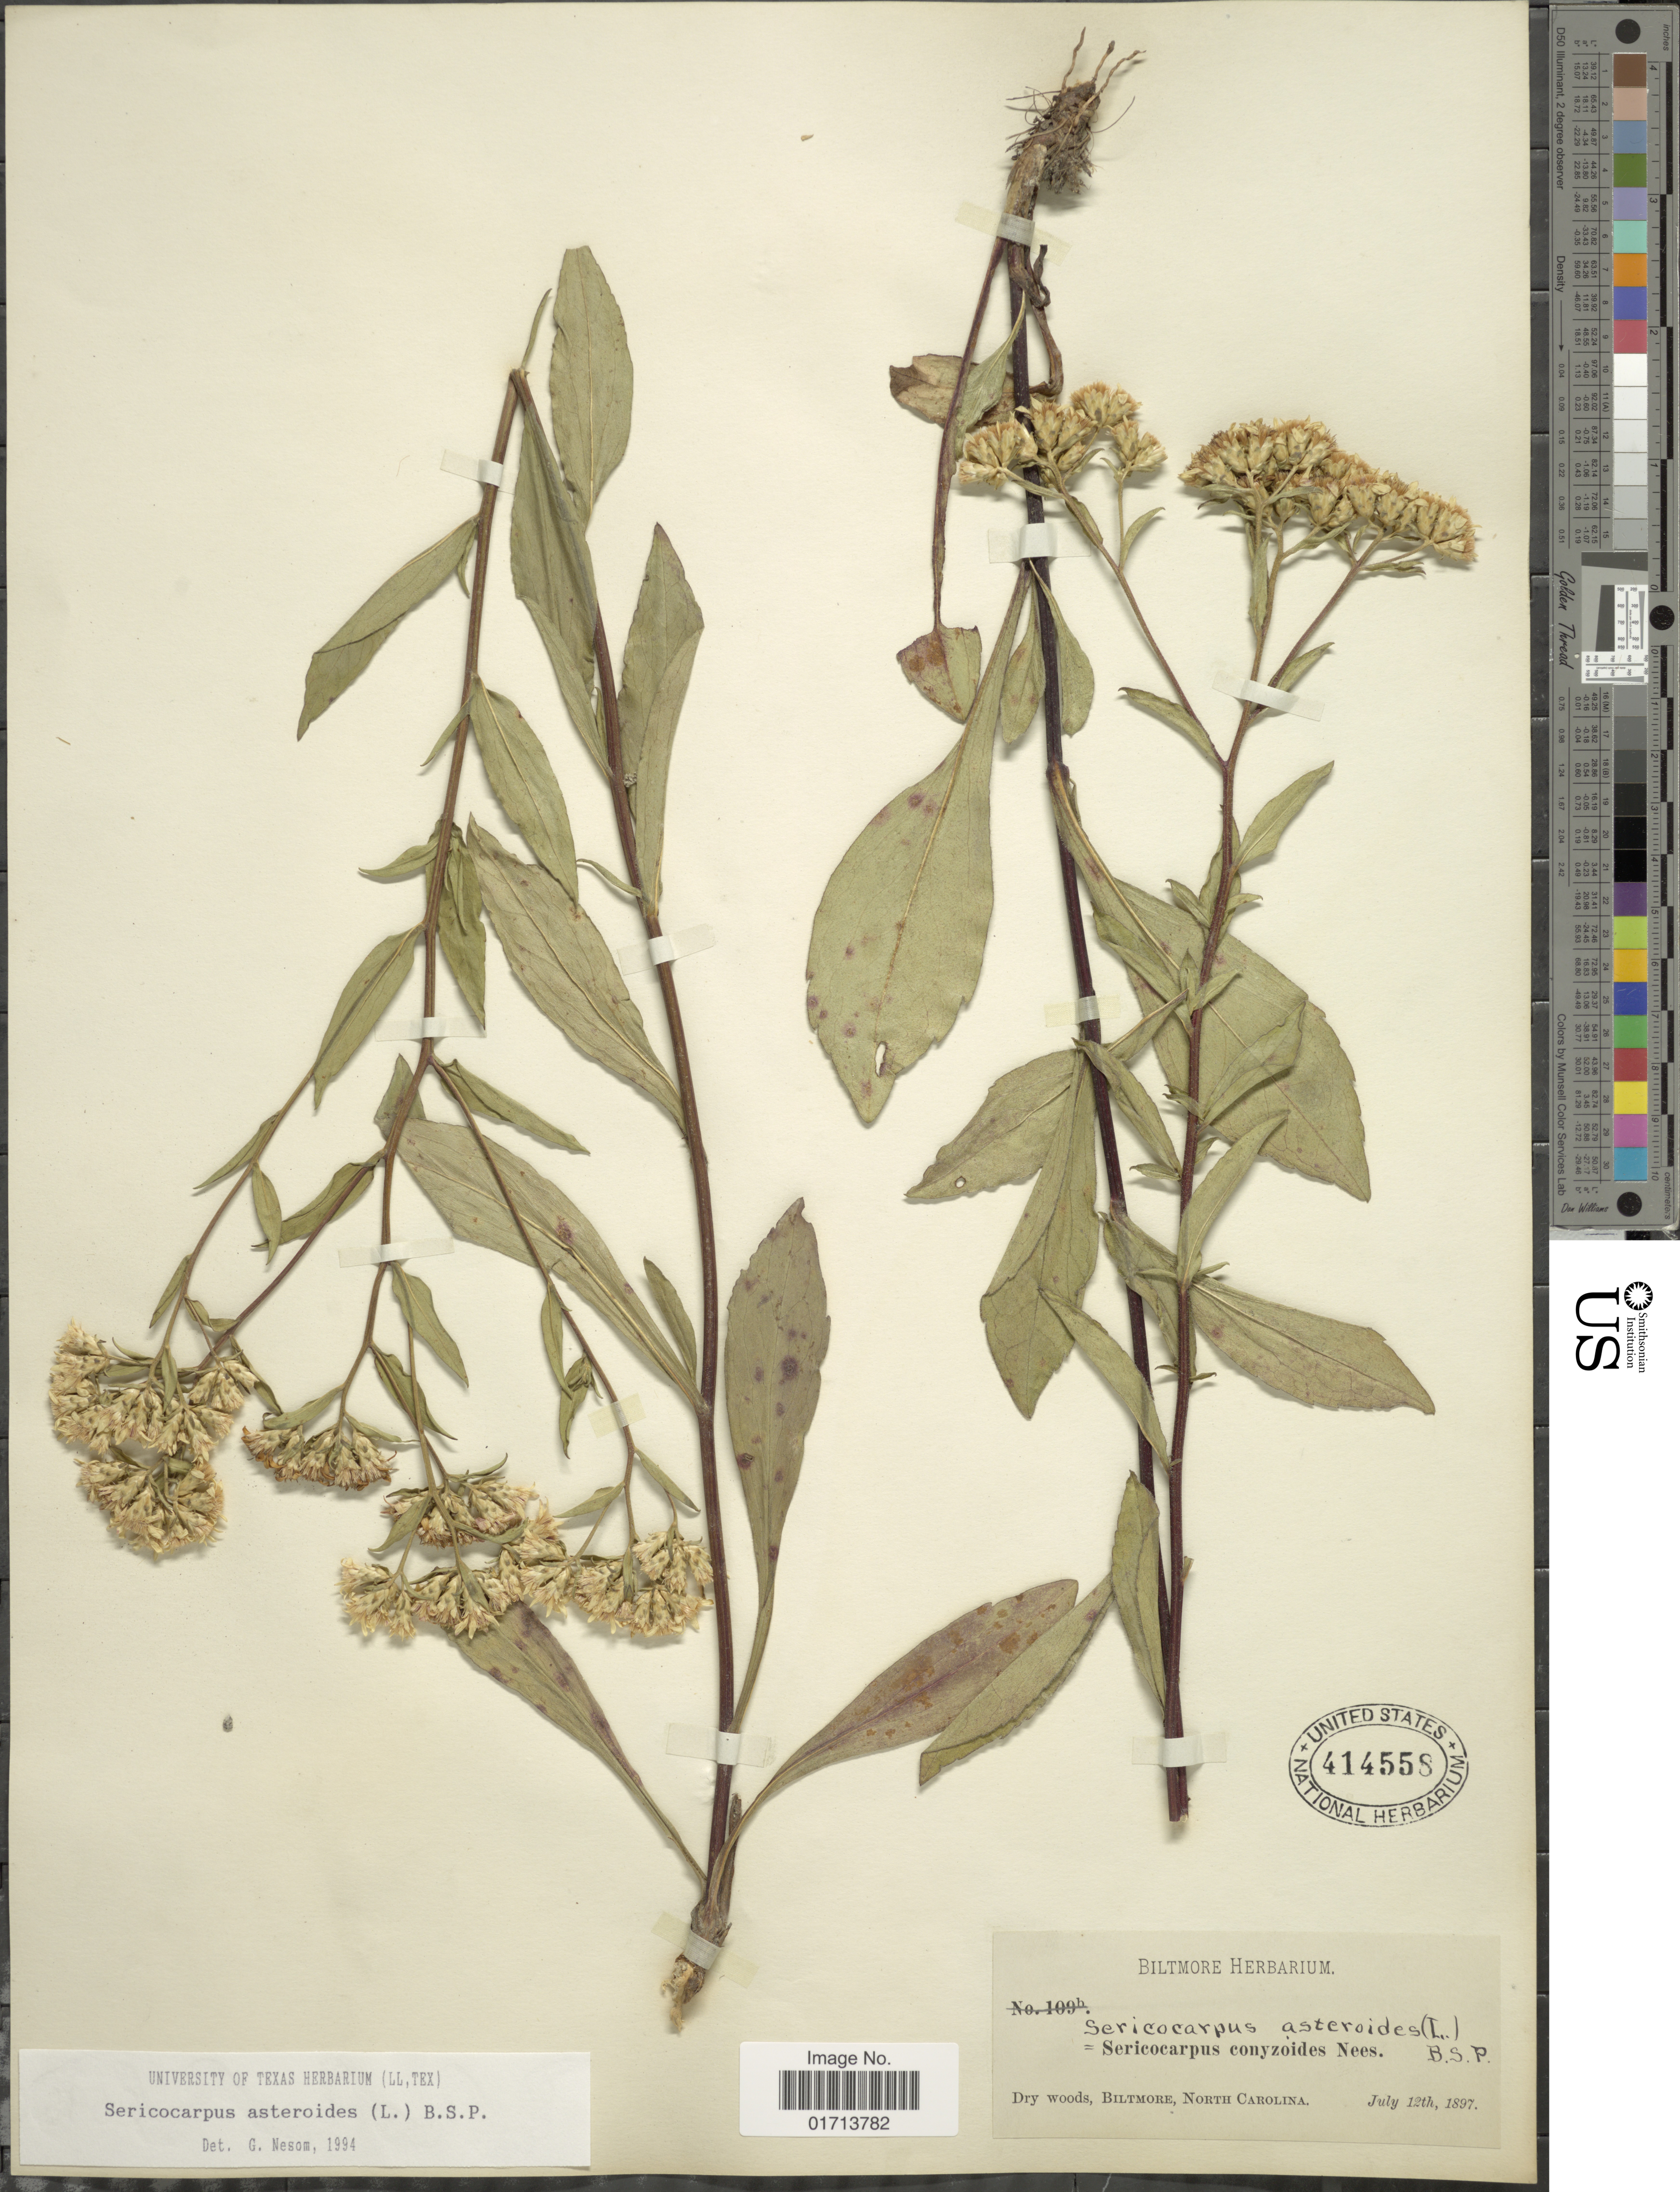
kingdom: Plantae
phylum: Tracheophyta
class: Magnoliopsida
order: Asterales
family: Asteraceae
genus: Sericocarpus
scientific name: Sericocarpus asteroides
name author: (L.) Britton, Stearns & Poggenb.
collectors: ex herb. Biltmore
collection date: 1897-07-12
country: United States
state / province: North Carolina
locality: Dry woods, Biltmore, North Carolina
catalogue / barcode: US 414558